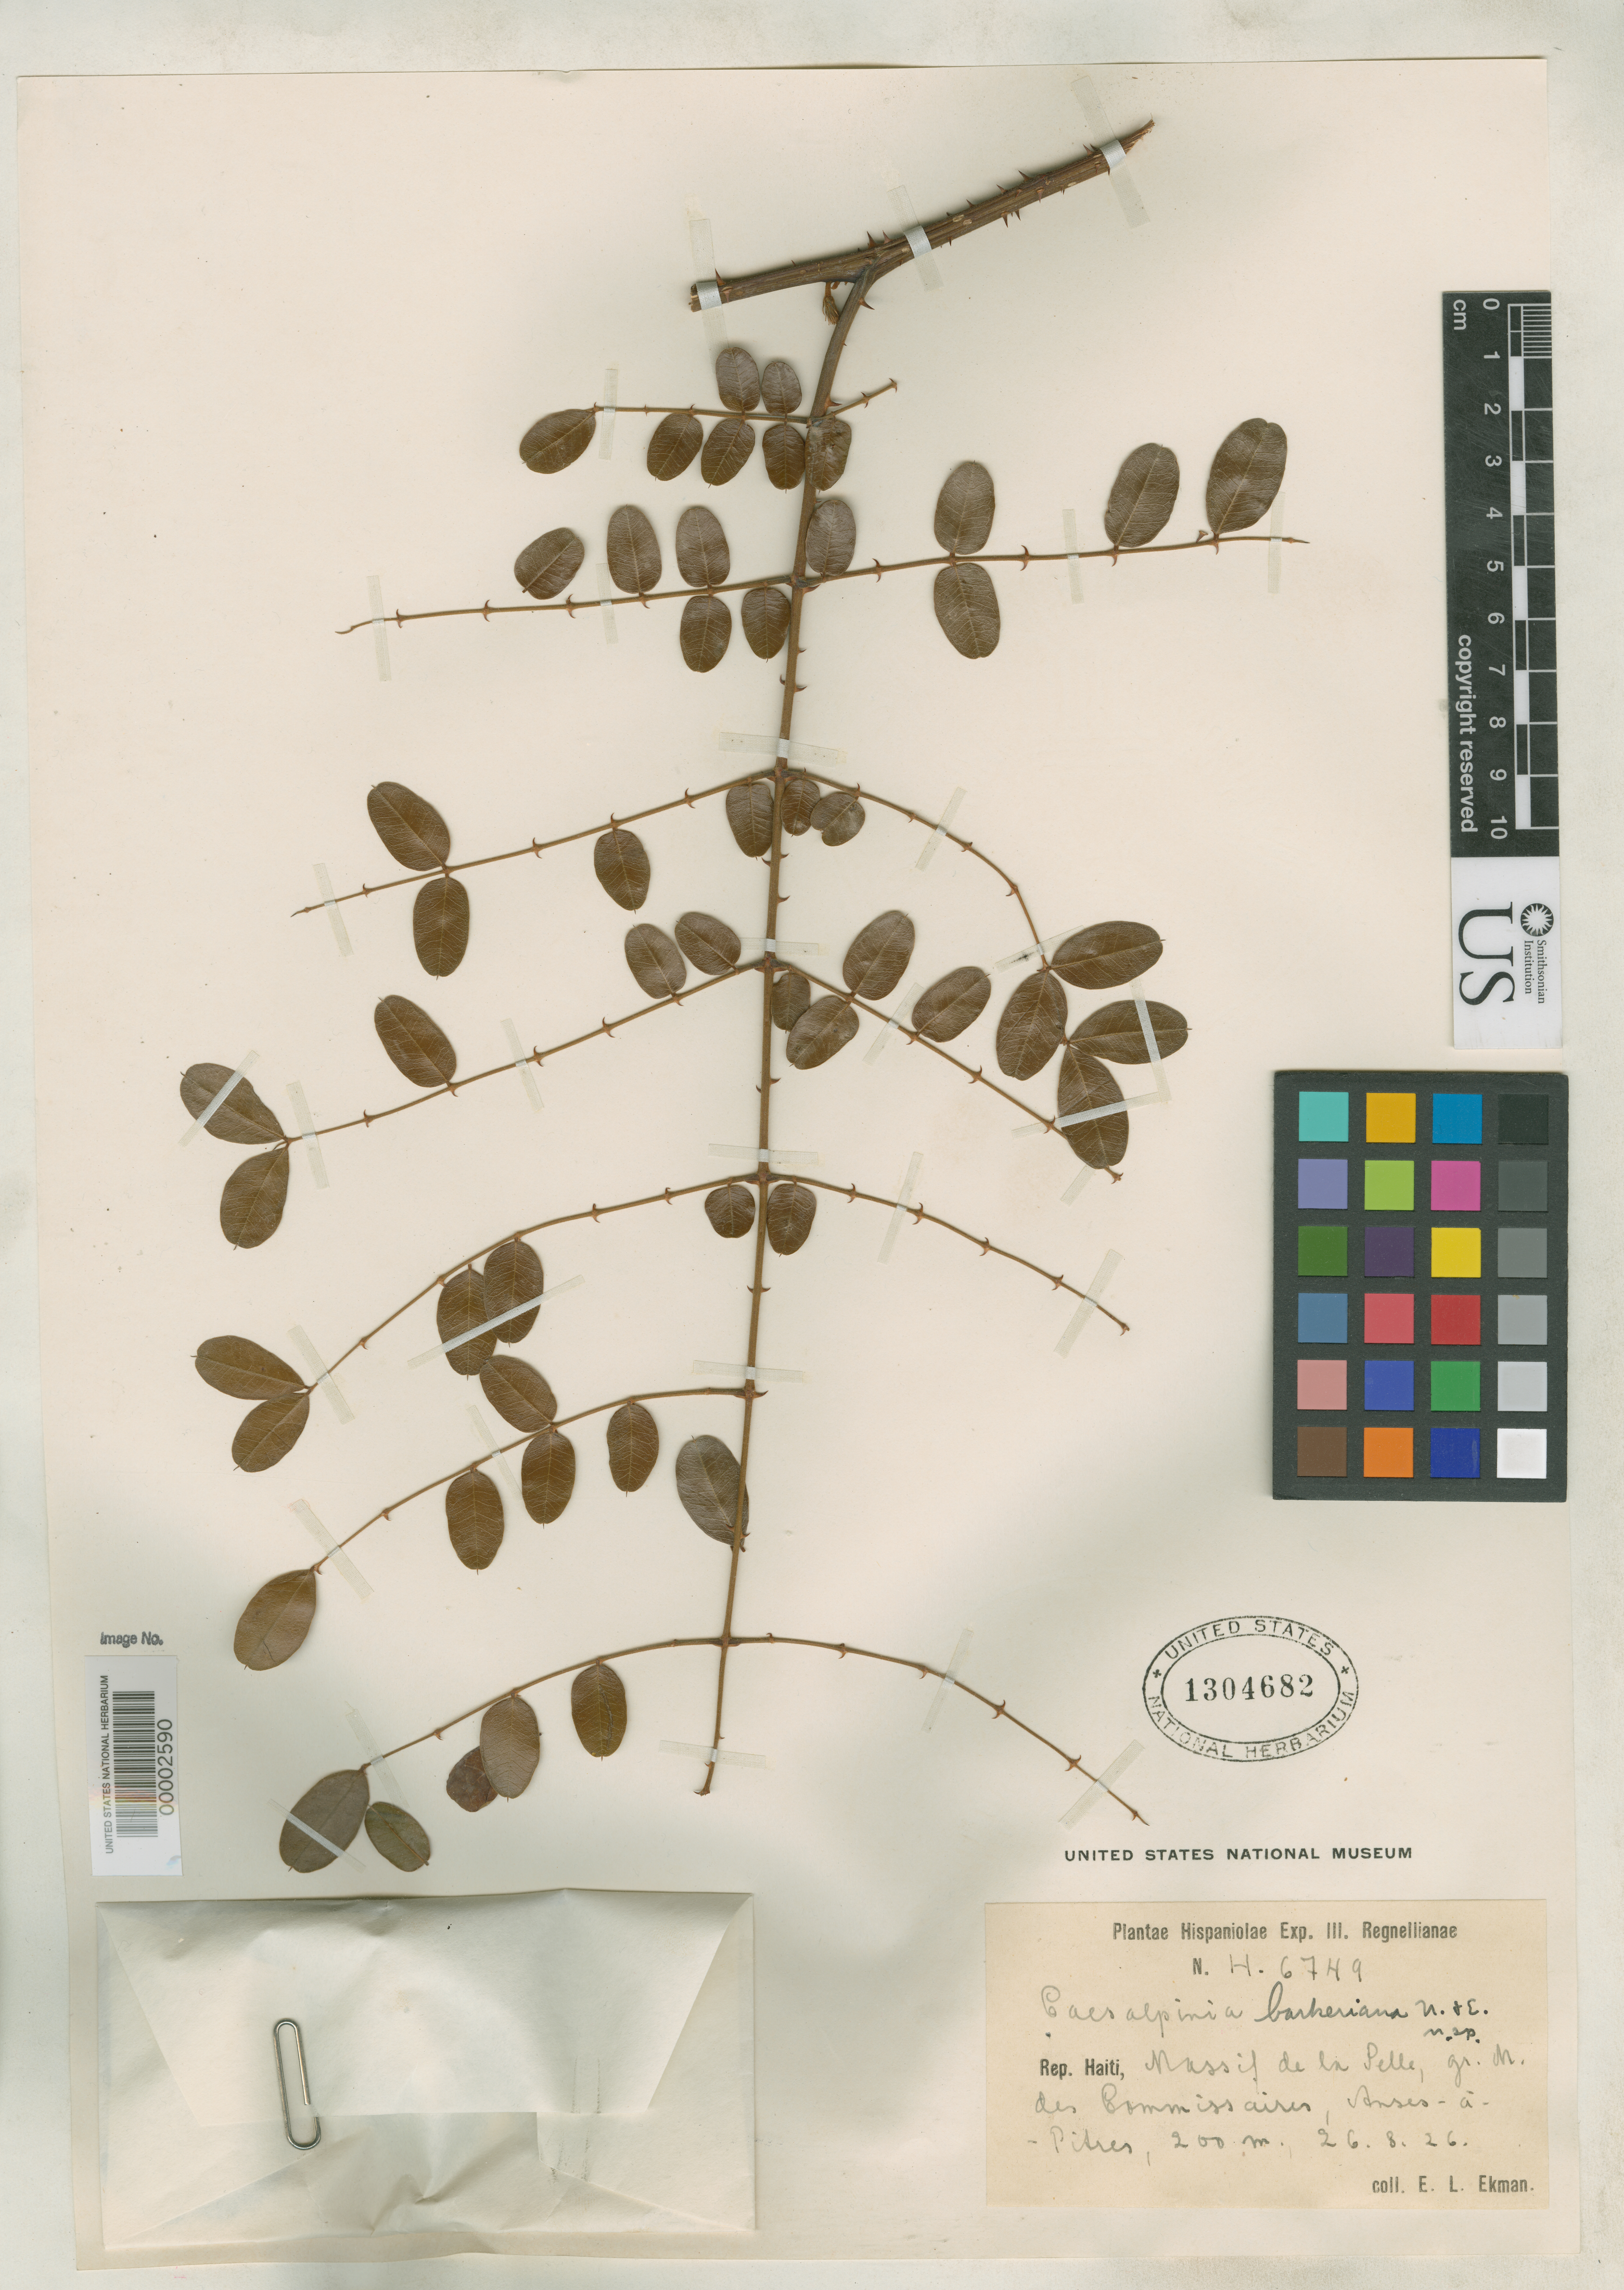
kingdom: Plantae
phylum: Tracheophyta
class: Magnoliopsida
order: Fabales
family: Fabaceae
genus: Caesalpinia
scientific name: Caesalpinia barkeriana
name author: Urb. & Ekman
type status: Isotype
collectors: E. L. Ekman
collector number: H 6749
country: Haiti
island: Hispaniola Island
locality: Massif de La Selle, prope Anses-a-Pitre as Banane.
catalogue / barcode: US 1304682